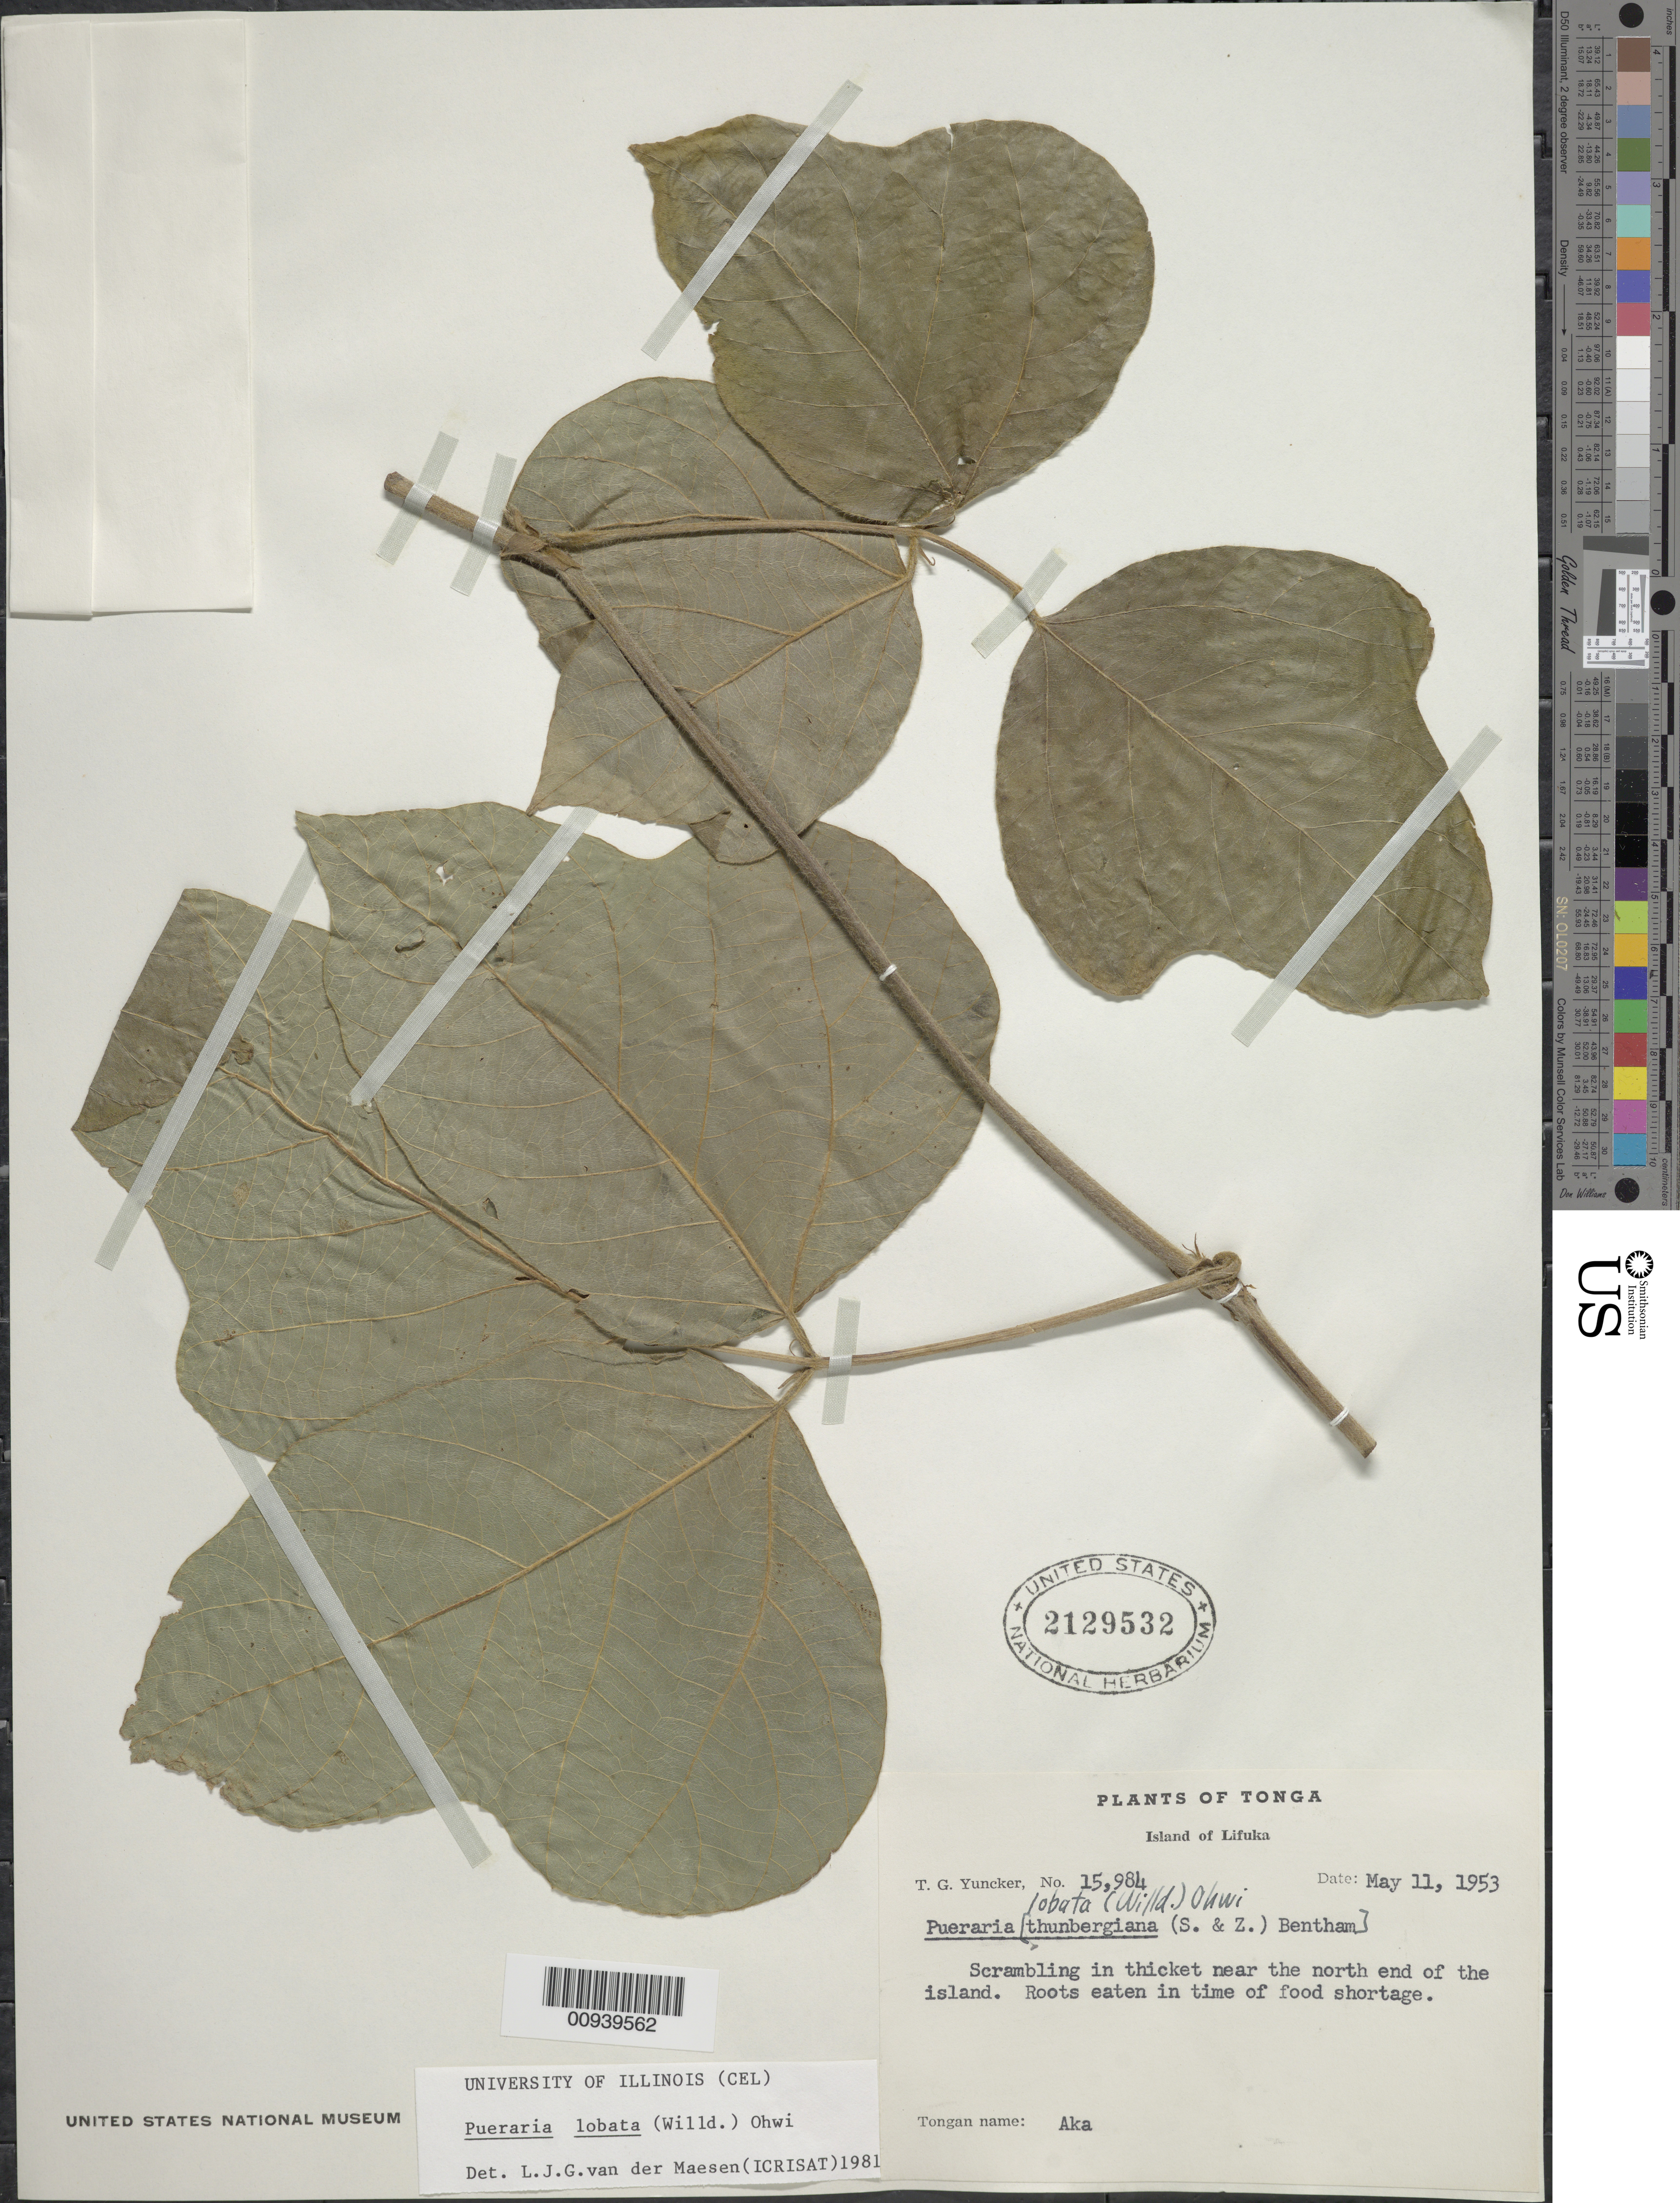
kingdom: Plantae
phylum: Tracheophyta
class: Magnoliopsida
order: Fabales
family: Fabaceae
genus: Pueraria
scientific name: Pueraria lobata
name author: (Willd.) Ohwi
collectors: T. G. Yuncker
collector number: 15984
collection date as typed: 11 May 1953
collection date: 1953-05-11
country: Tonga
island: Lifuka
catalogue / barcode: US 2129532